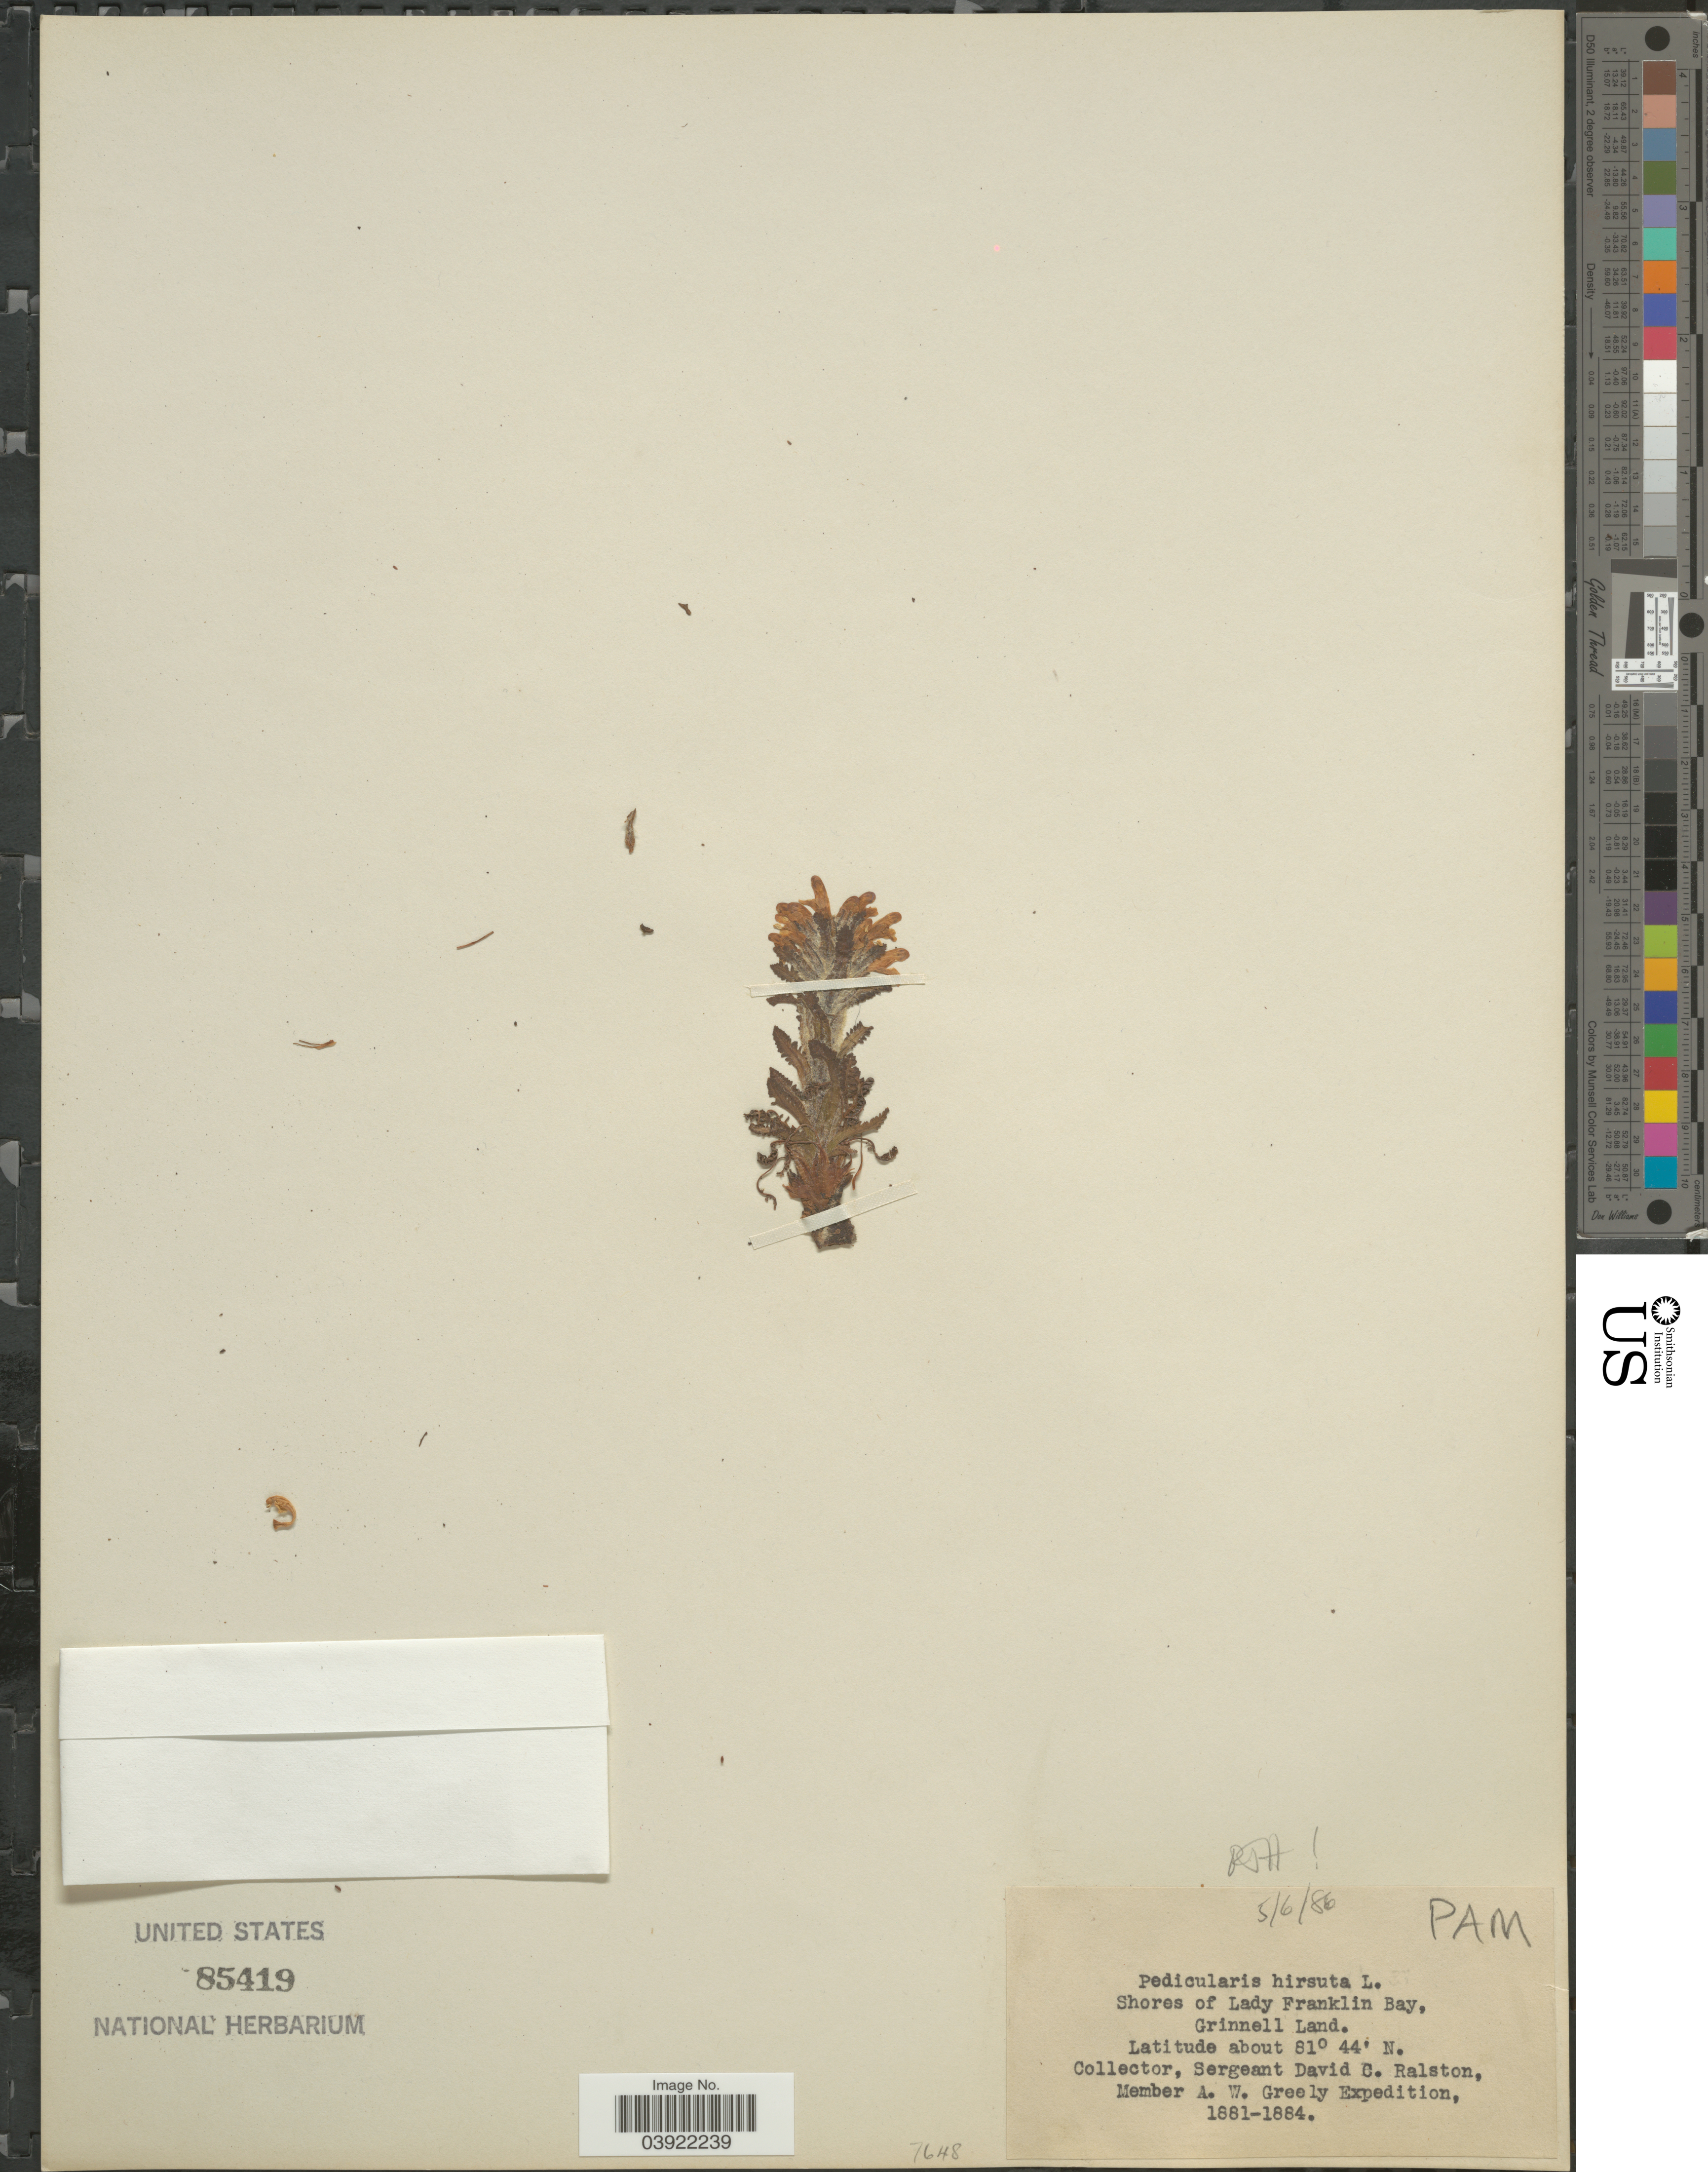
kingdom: Plantae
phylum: Tracheophyta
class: Magnoliopsida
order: Lamiales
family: Orobanchaceae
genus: Pedicularis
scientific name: Pedicularis hirsuta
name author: L.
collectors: D. Ralston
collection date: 1881/1884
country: Canada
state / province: Nunavut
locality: Shores of Lady Franklin Bay, Grinnell Land.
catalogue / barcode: US 85419